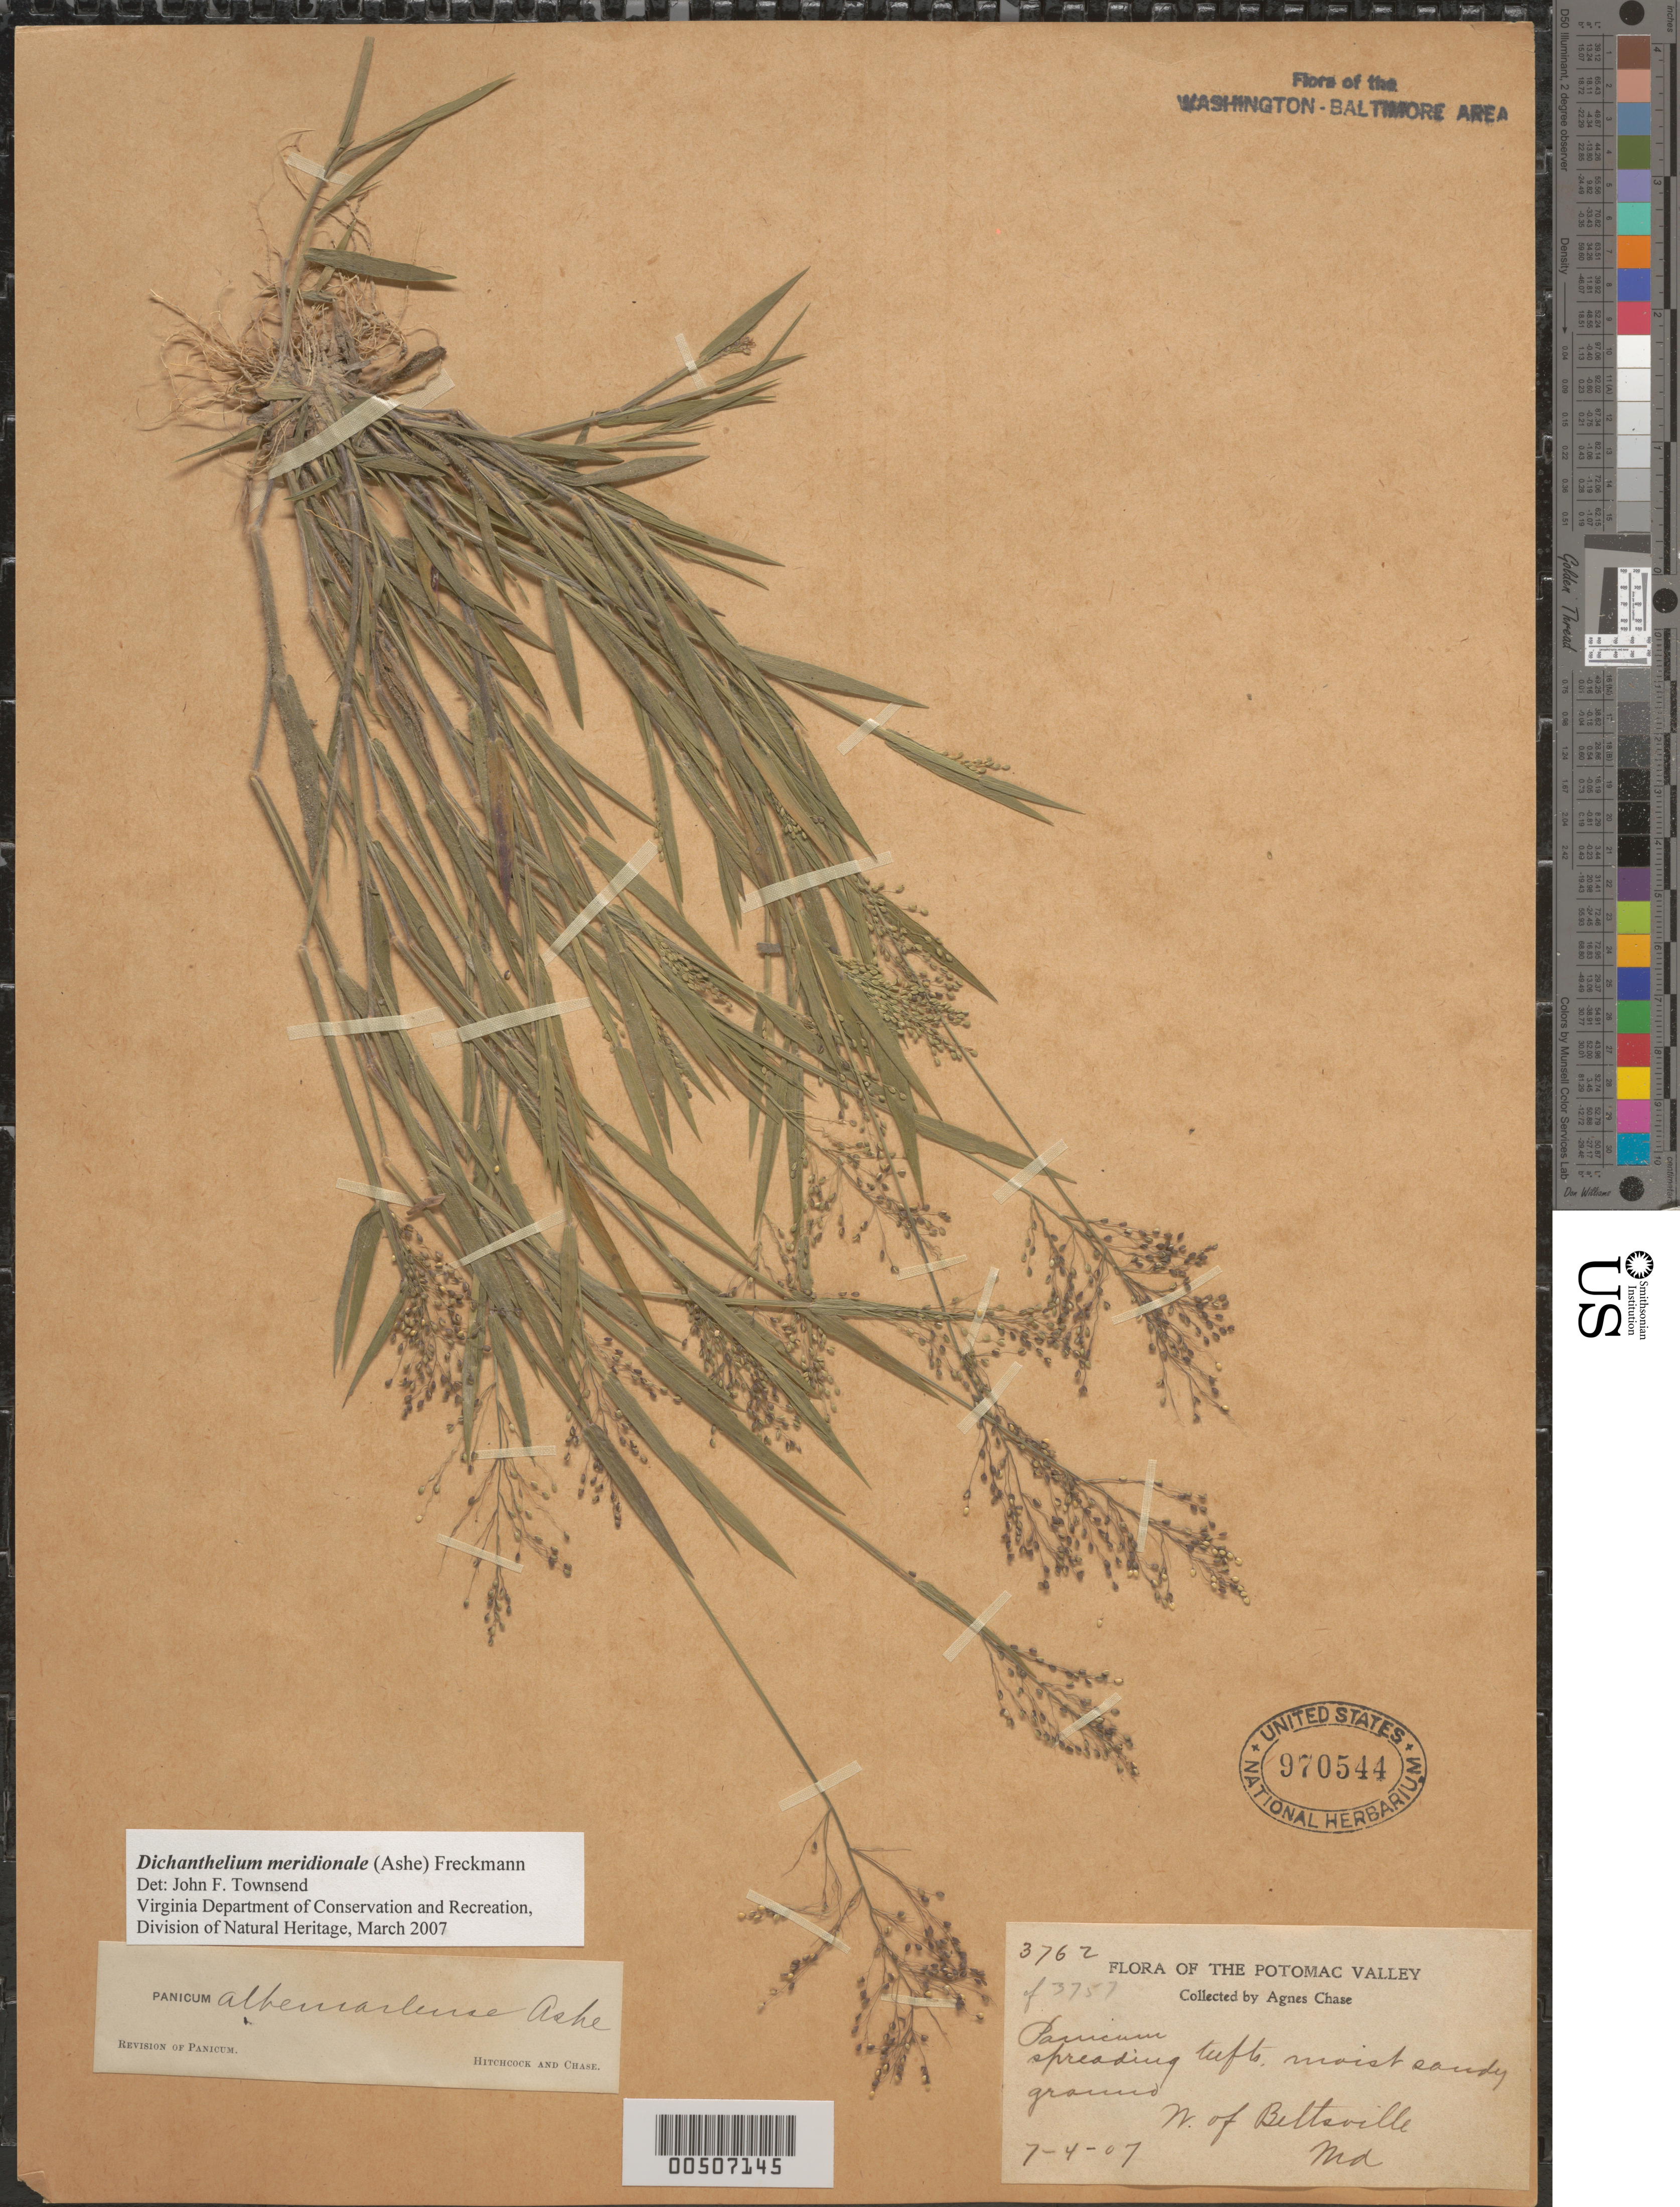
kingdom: Plantae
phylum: Tracheophyta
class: Liliopsida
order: Poales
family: Poaceae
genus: Dichanthelium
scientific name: Dichanthelium meridionale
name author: (Ashe) Freckmann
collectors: A. Chase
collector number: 3762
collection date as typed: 07 Apr 1907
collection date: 1907-04-07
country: United States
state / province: Maryland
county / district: Prince George's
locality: W of Beltsville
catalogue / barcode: US 970544